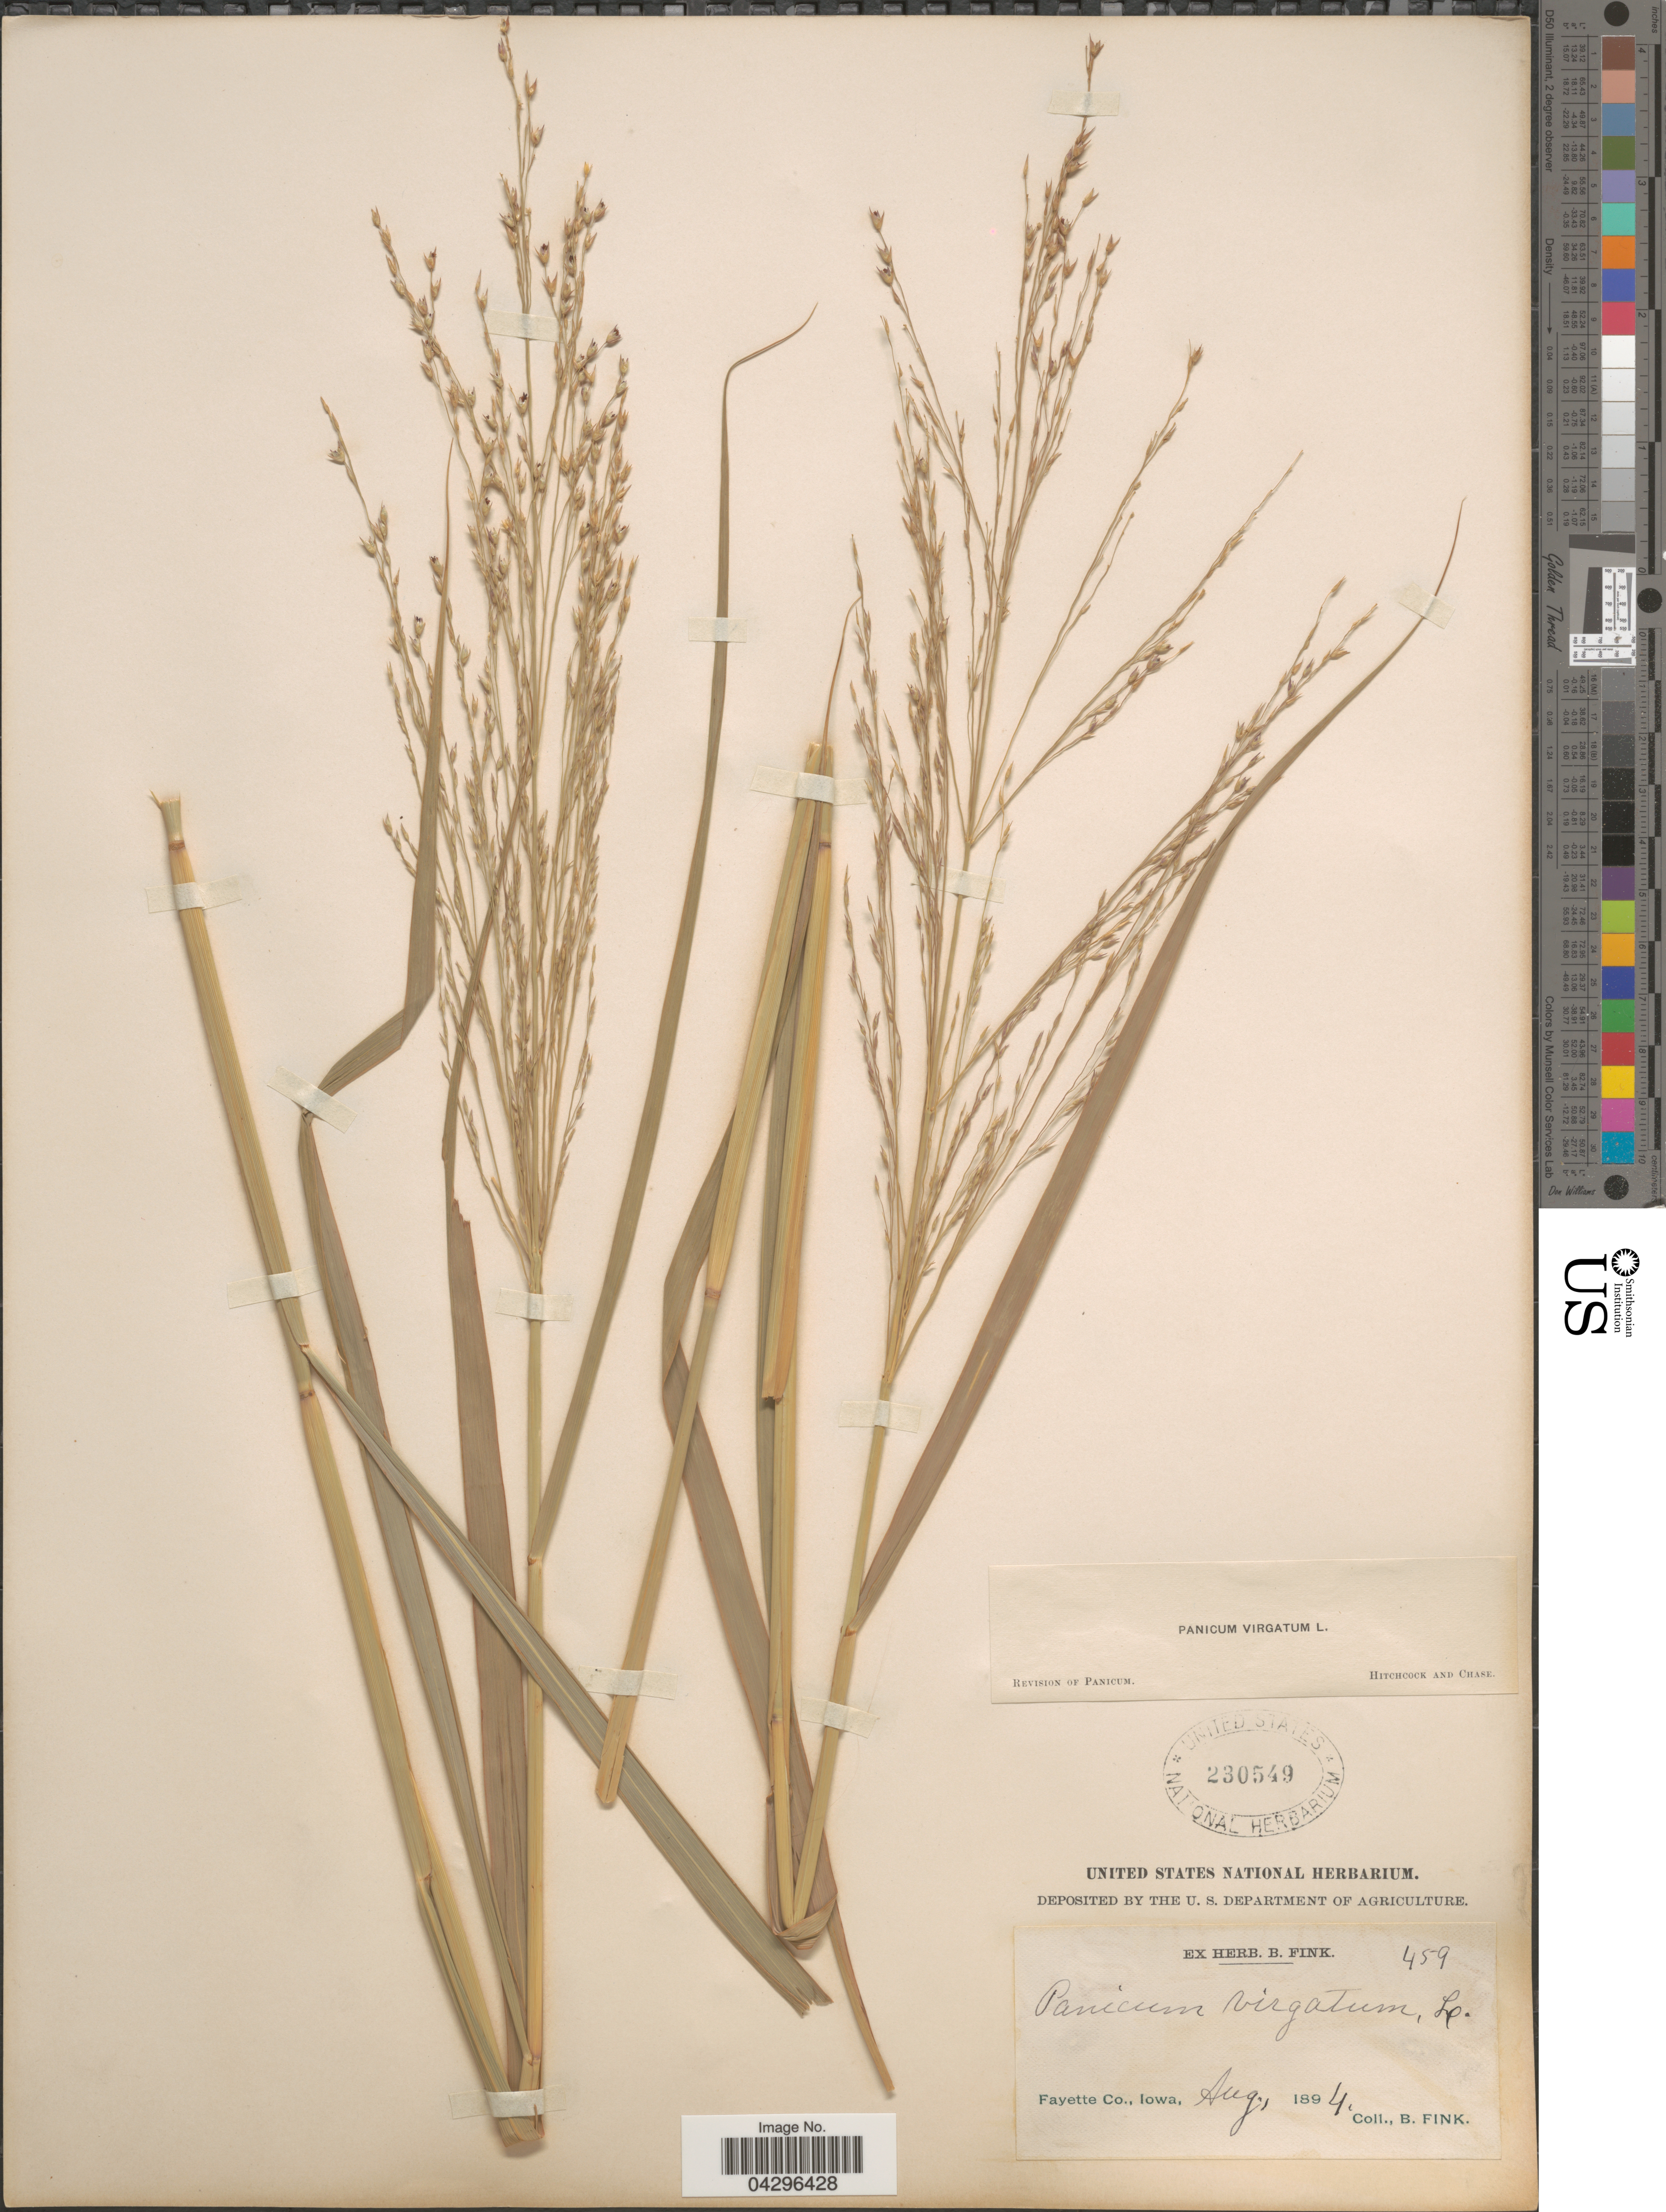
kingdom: Plantae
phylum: Tracheophyta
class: Liliopsida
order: Poales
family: Poaceae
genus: Panicum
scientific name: Panicum virgatum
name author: L.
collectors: B. Fink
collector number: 459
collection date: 1894-08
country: United States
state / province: Iowa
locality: Fayette Co.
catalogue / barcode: US 230549